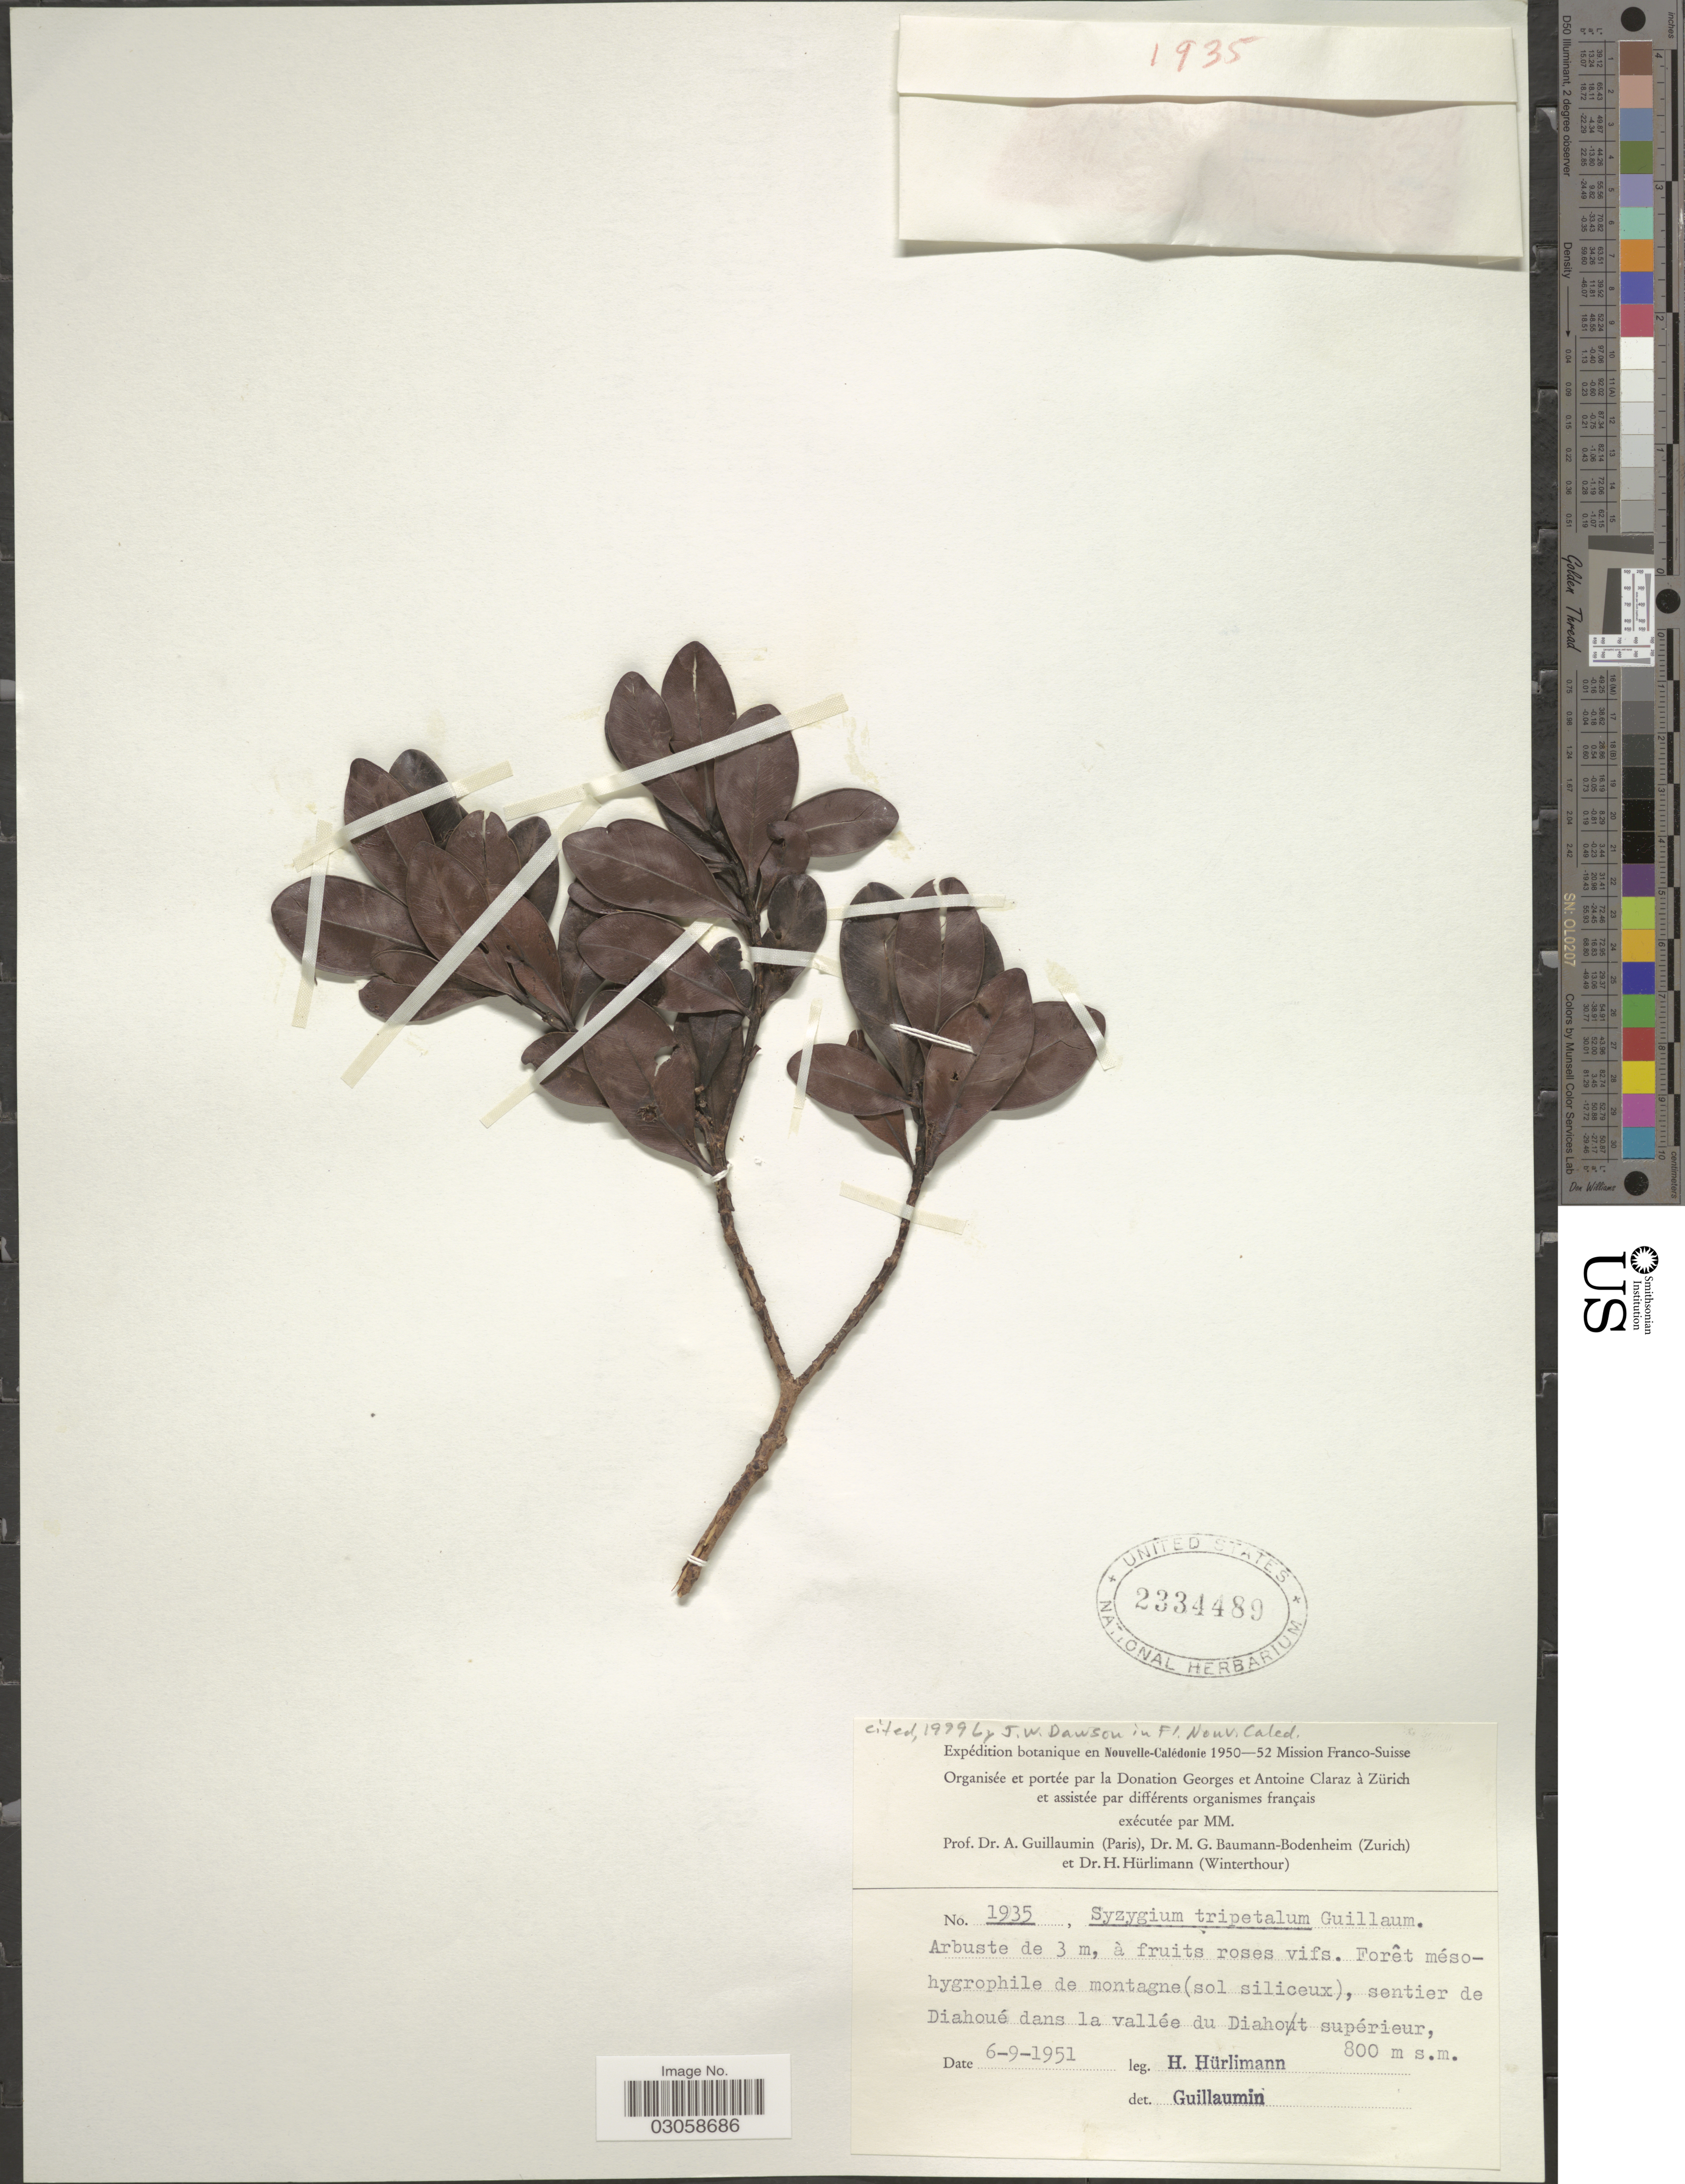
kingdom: Plantae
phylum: Tracheophyta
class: Magnoliopsida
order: Myrtales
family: Myrtaceae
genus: Syzygium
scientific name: Syzygium tripetalum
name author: Guillaumin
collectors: H. Hürlimann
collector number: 1935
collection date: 1951-09-06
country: New Caledonia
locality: Nouvelle-Calédonie. Sentier de Diahoué dans la vallée du Diahot supérieur.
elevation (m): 800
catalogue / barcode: US 2334489